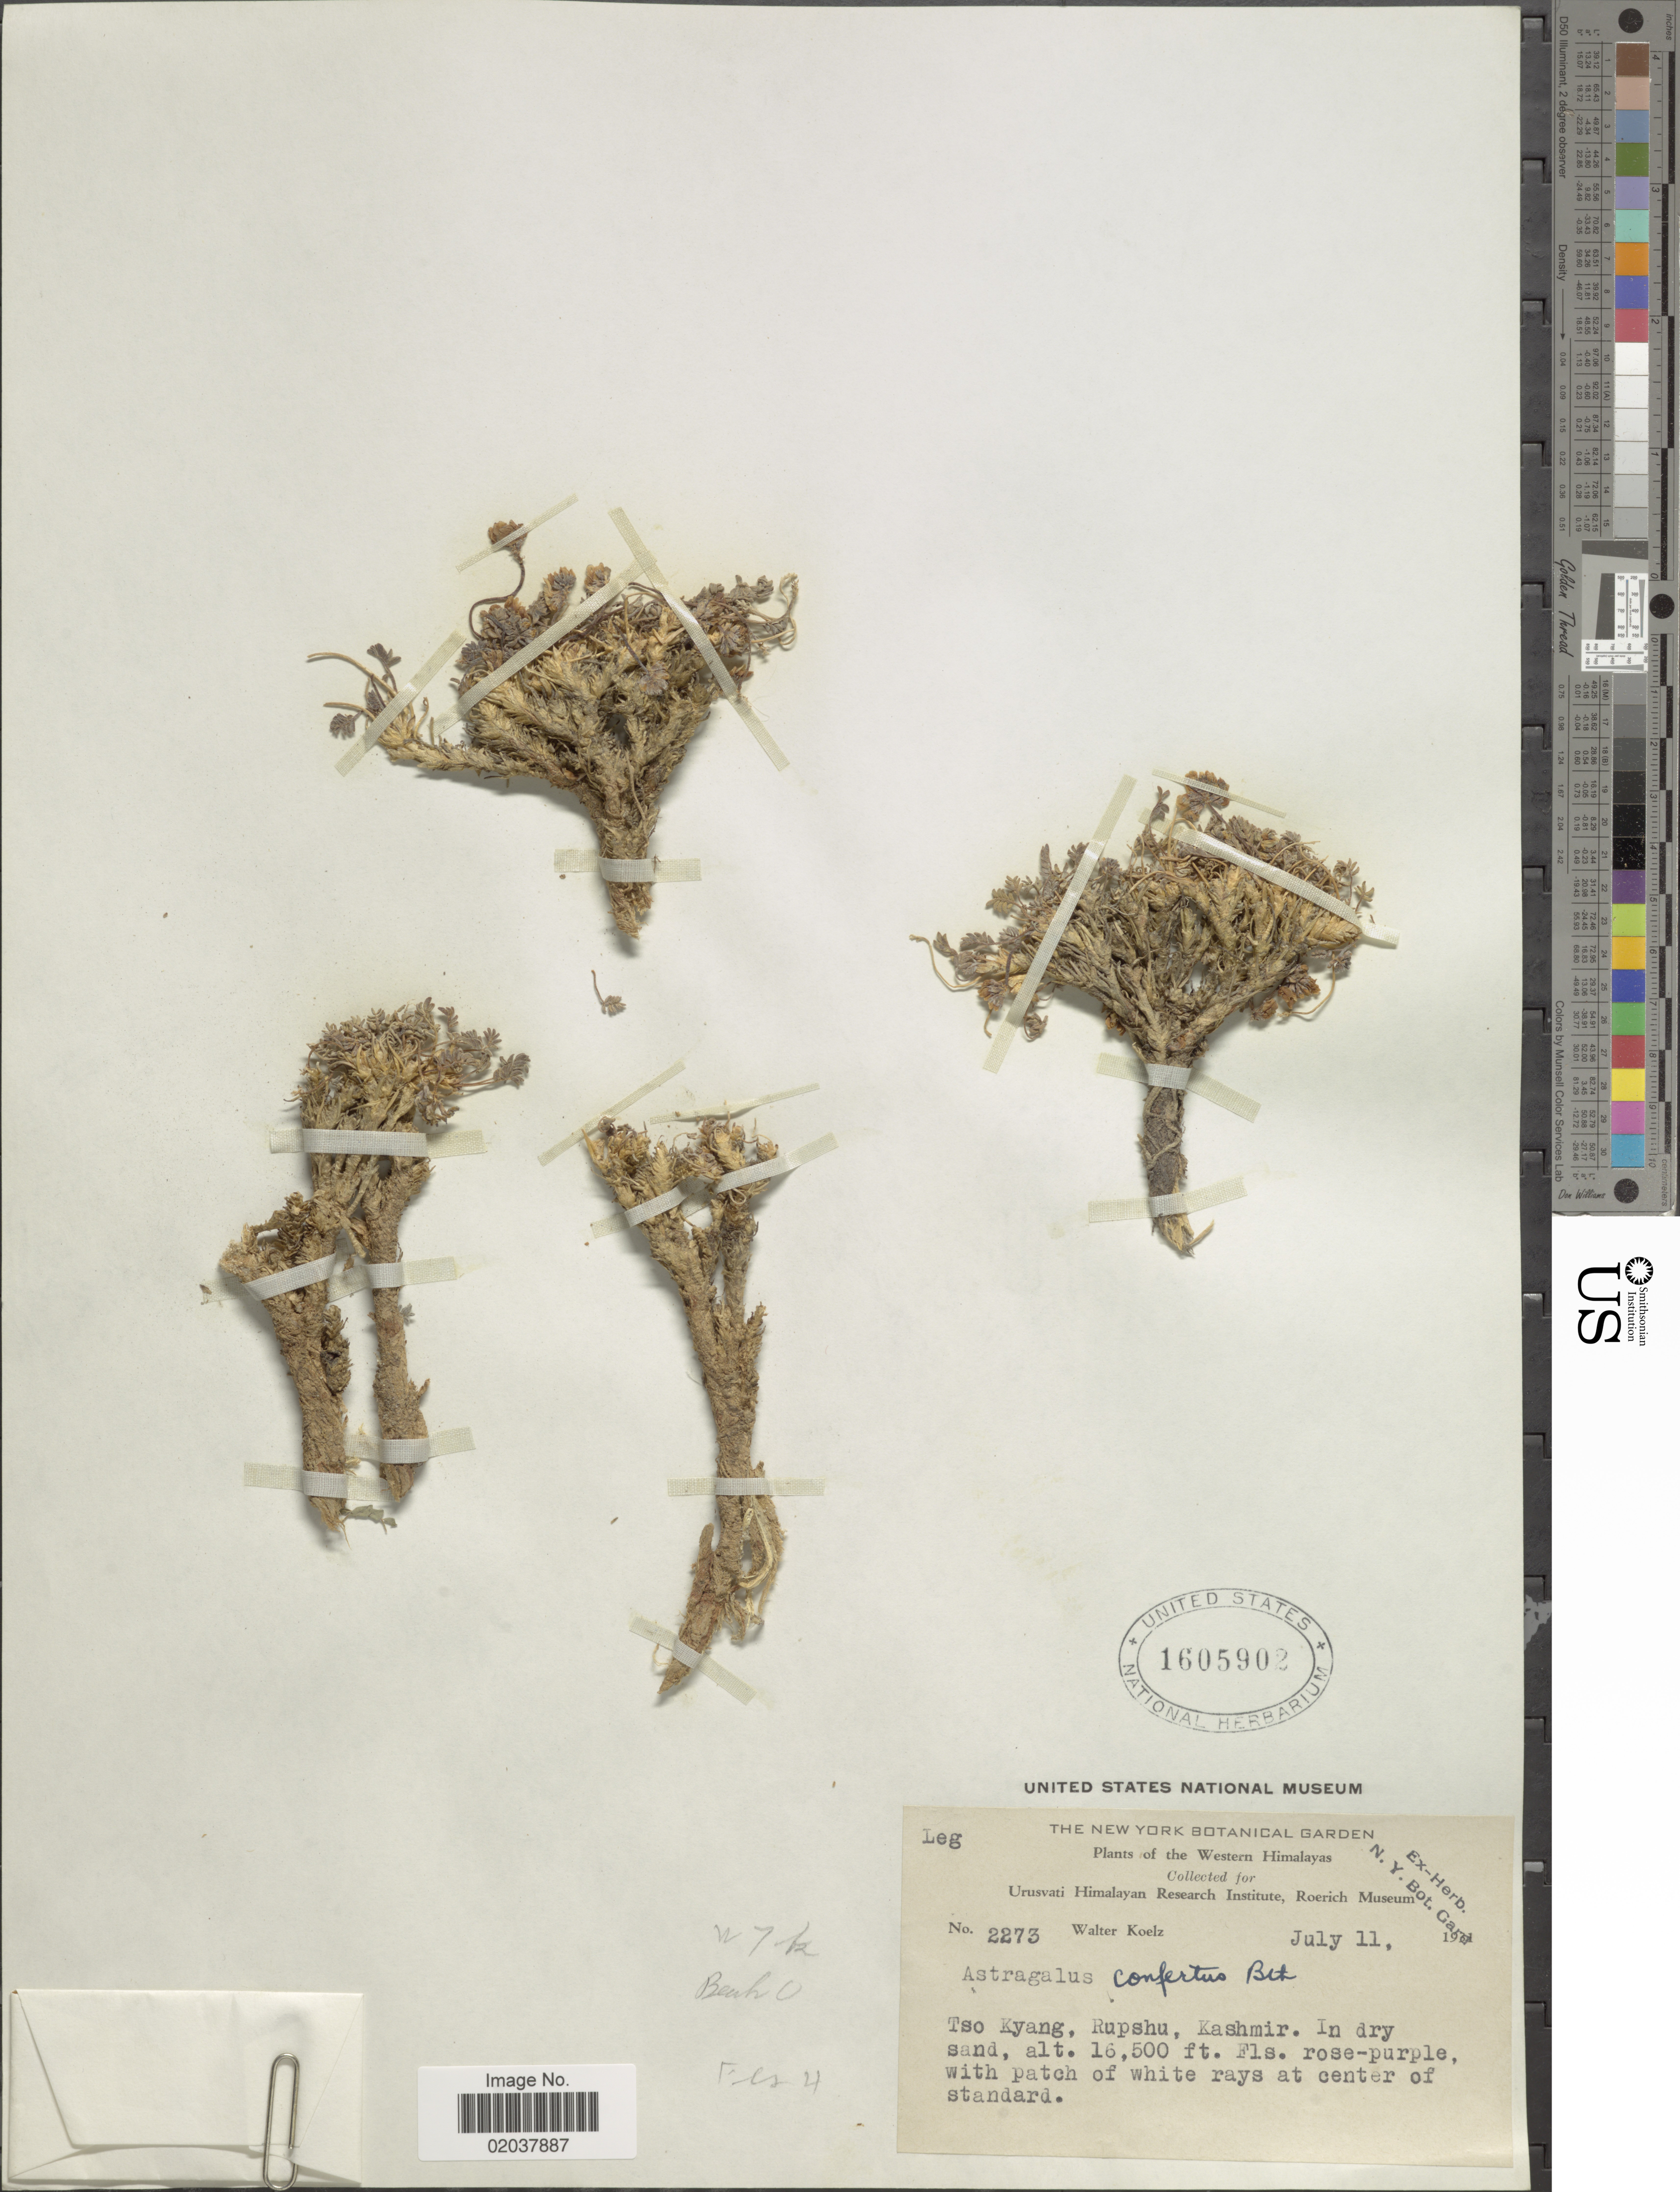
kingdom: Plantae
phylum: Tracheophyta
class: Magnoliopsida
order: Fabales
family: Fabaceae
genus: Astragalus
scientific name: Astragalus confertus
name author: Benth. ex Bunge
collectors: W. N. Koelz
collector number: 2273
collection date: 1931-07-11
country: India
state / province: Jammu and Kashmir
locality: Western Himalayas, Tso Kyang, Rupshu, Kashmir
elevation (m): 5029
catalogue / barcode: US 1605902